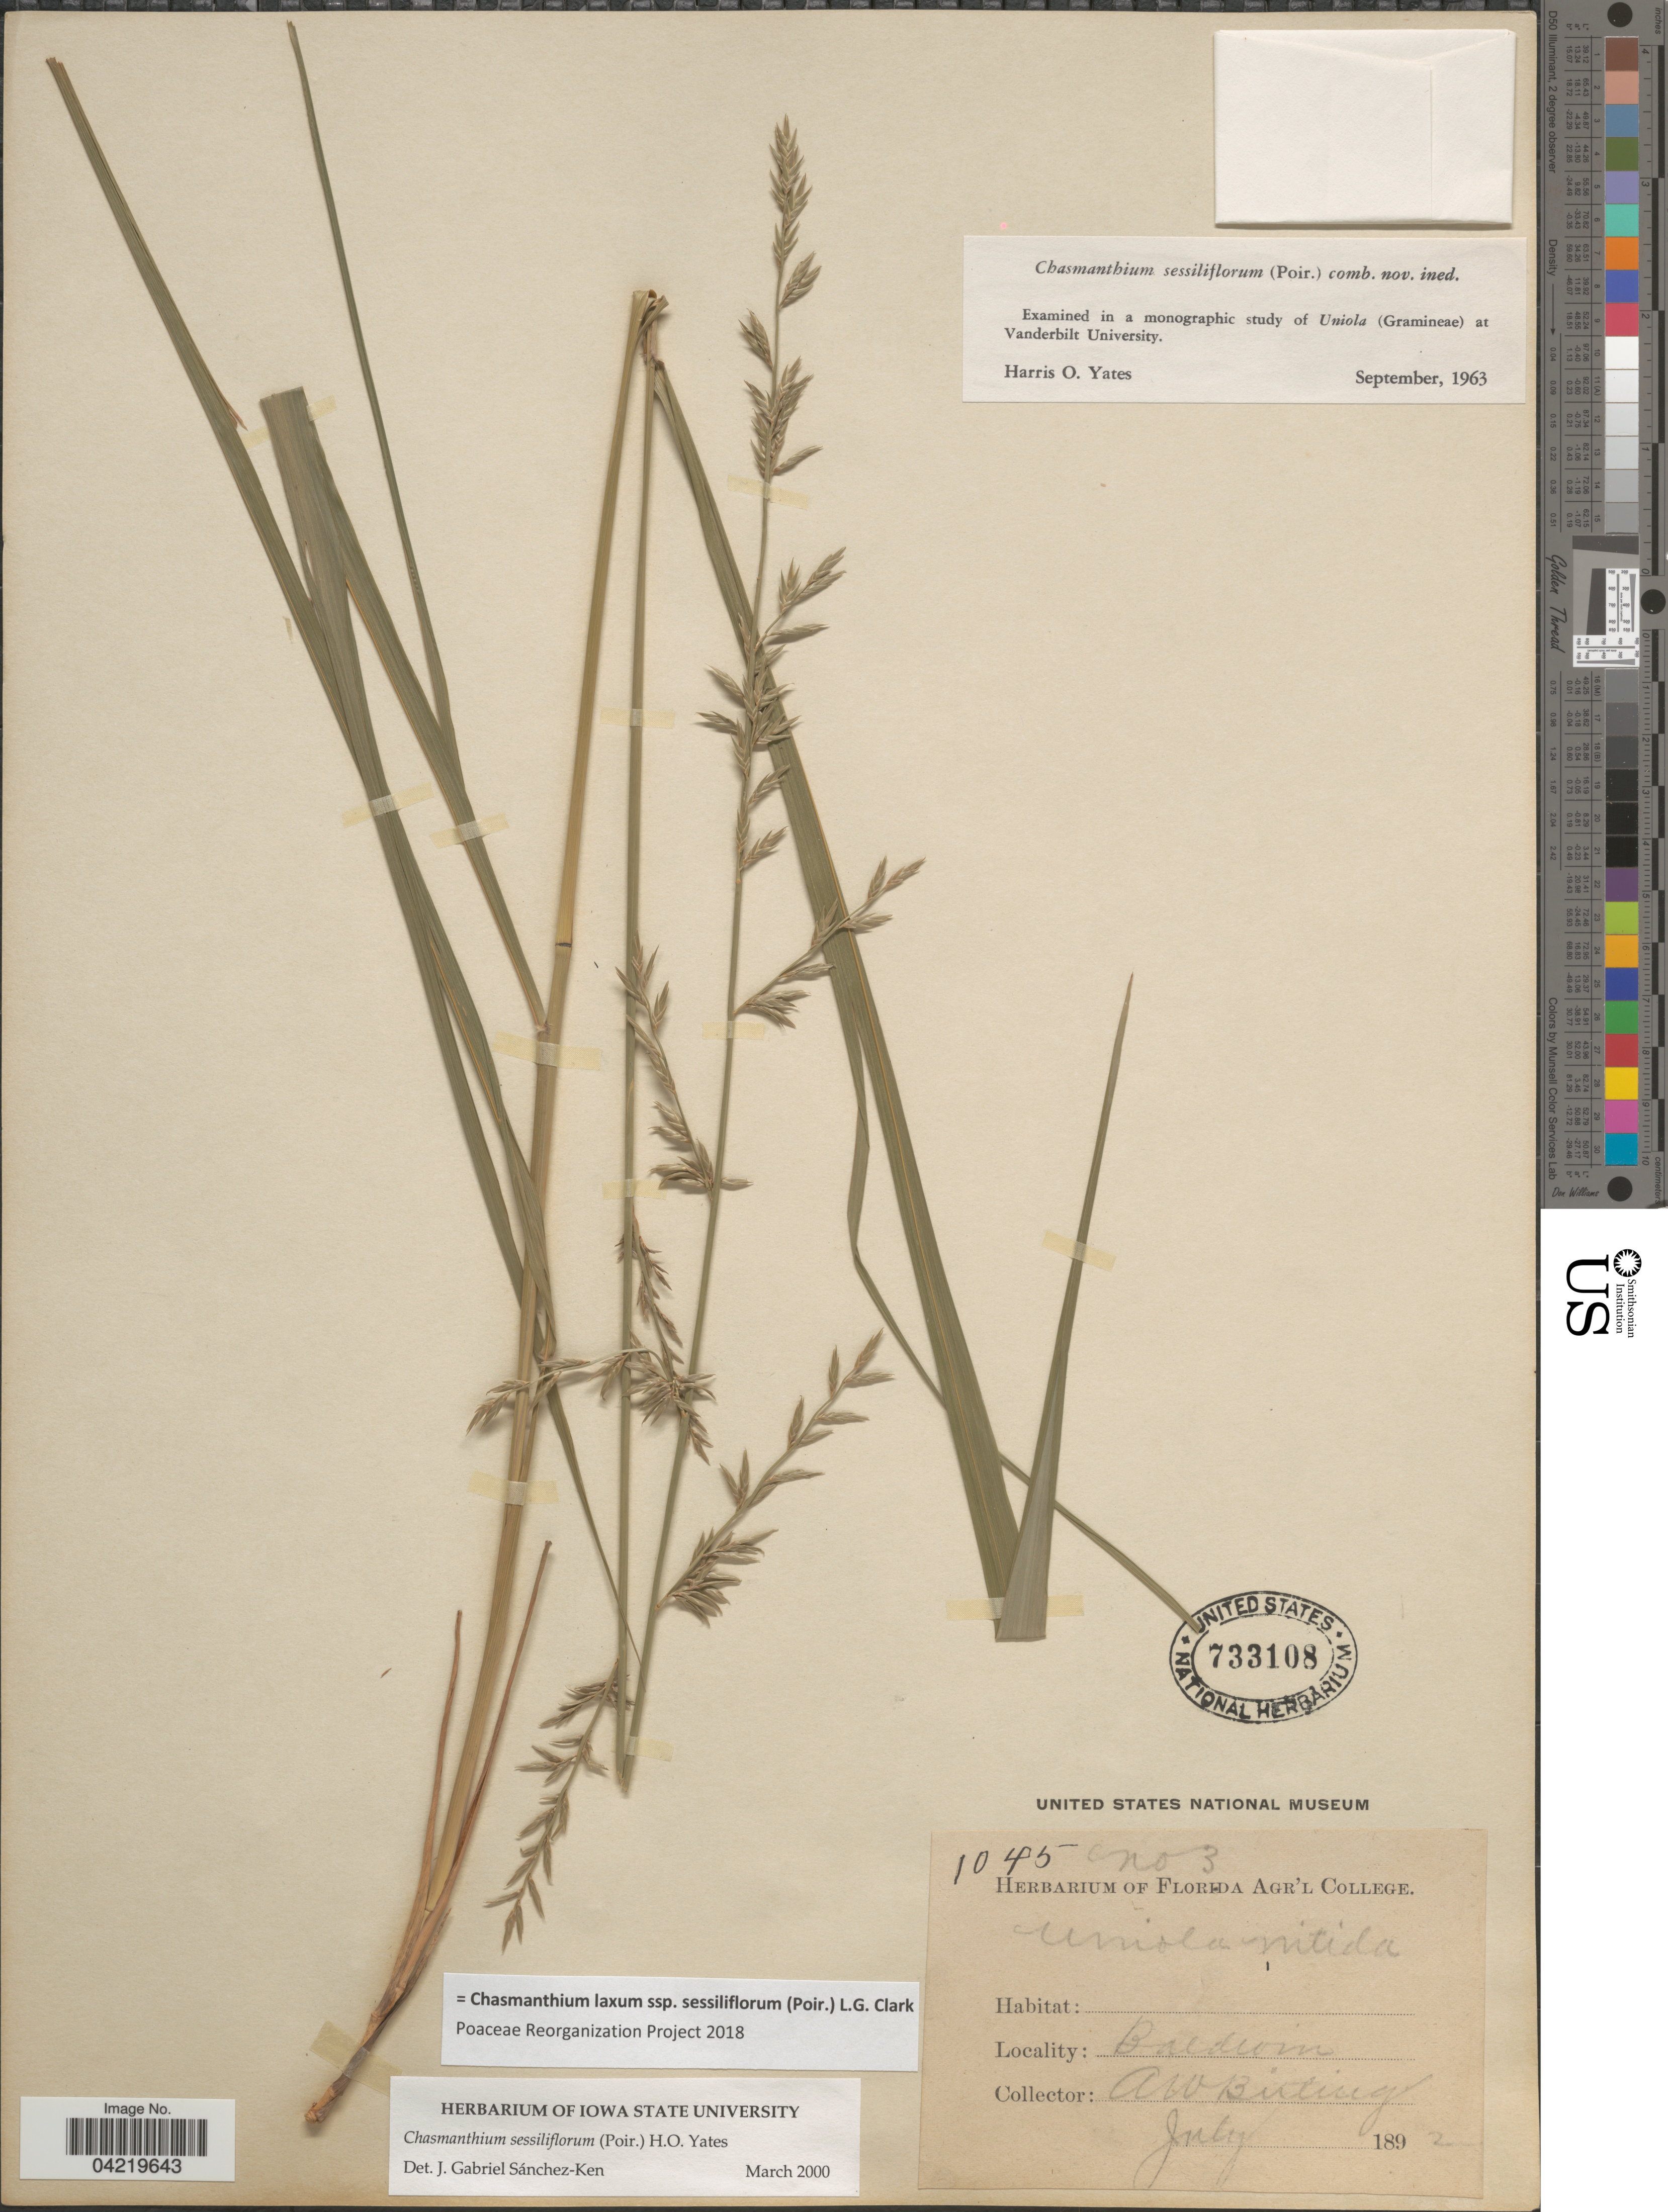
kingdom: Plantae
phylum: Tracheophyta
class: Liliopsida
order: Poales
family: Poaceae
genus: Chasmanthium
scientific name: Chasmanthium laxum subsp. sessiliflorum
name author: (L.) H.O. Yates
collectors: A. Bitting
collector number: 1045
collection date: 1892-07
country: United States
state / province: Florida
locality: Baldwin.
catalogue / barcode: US 733108